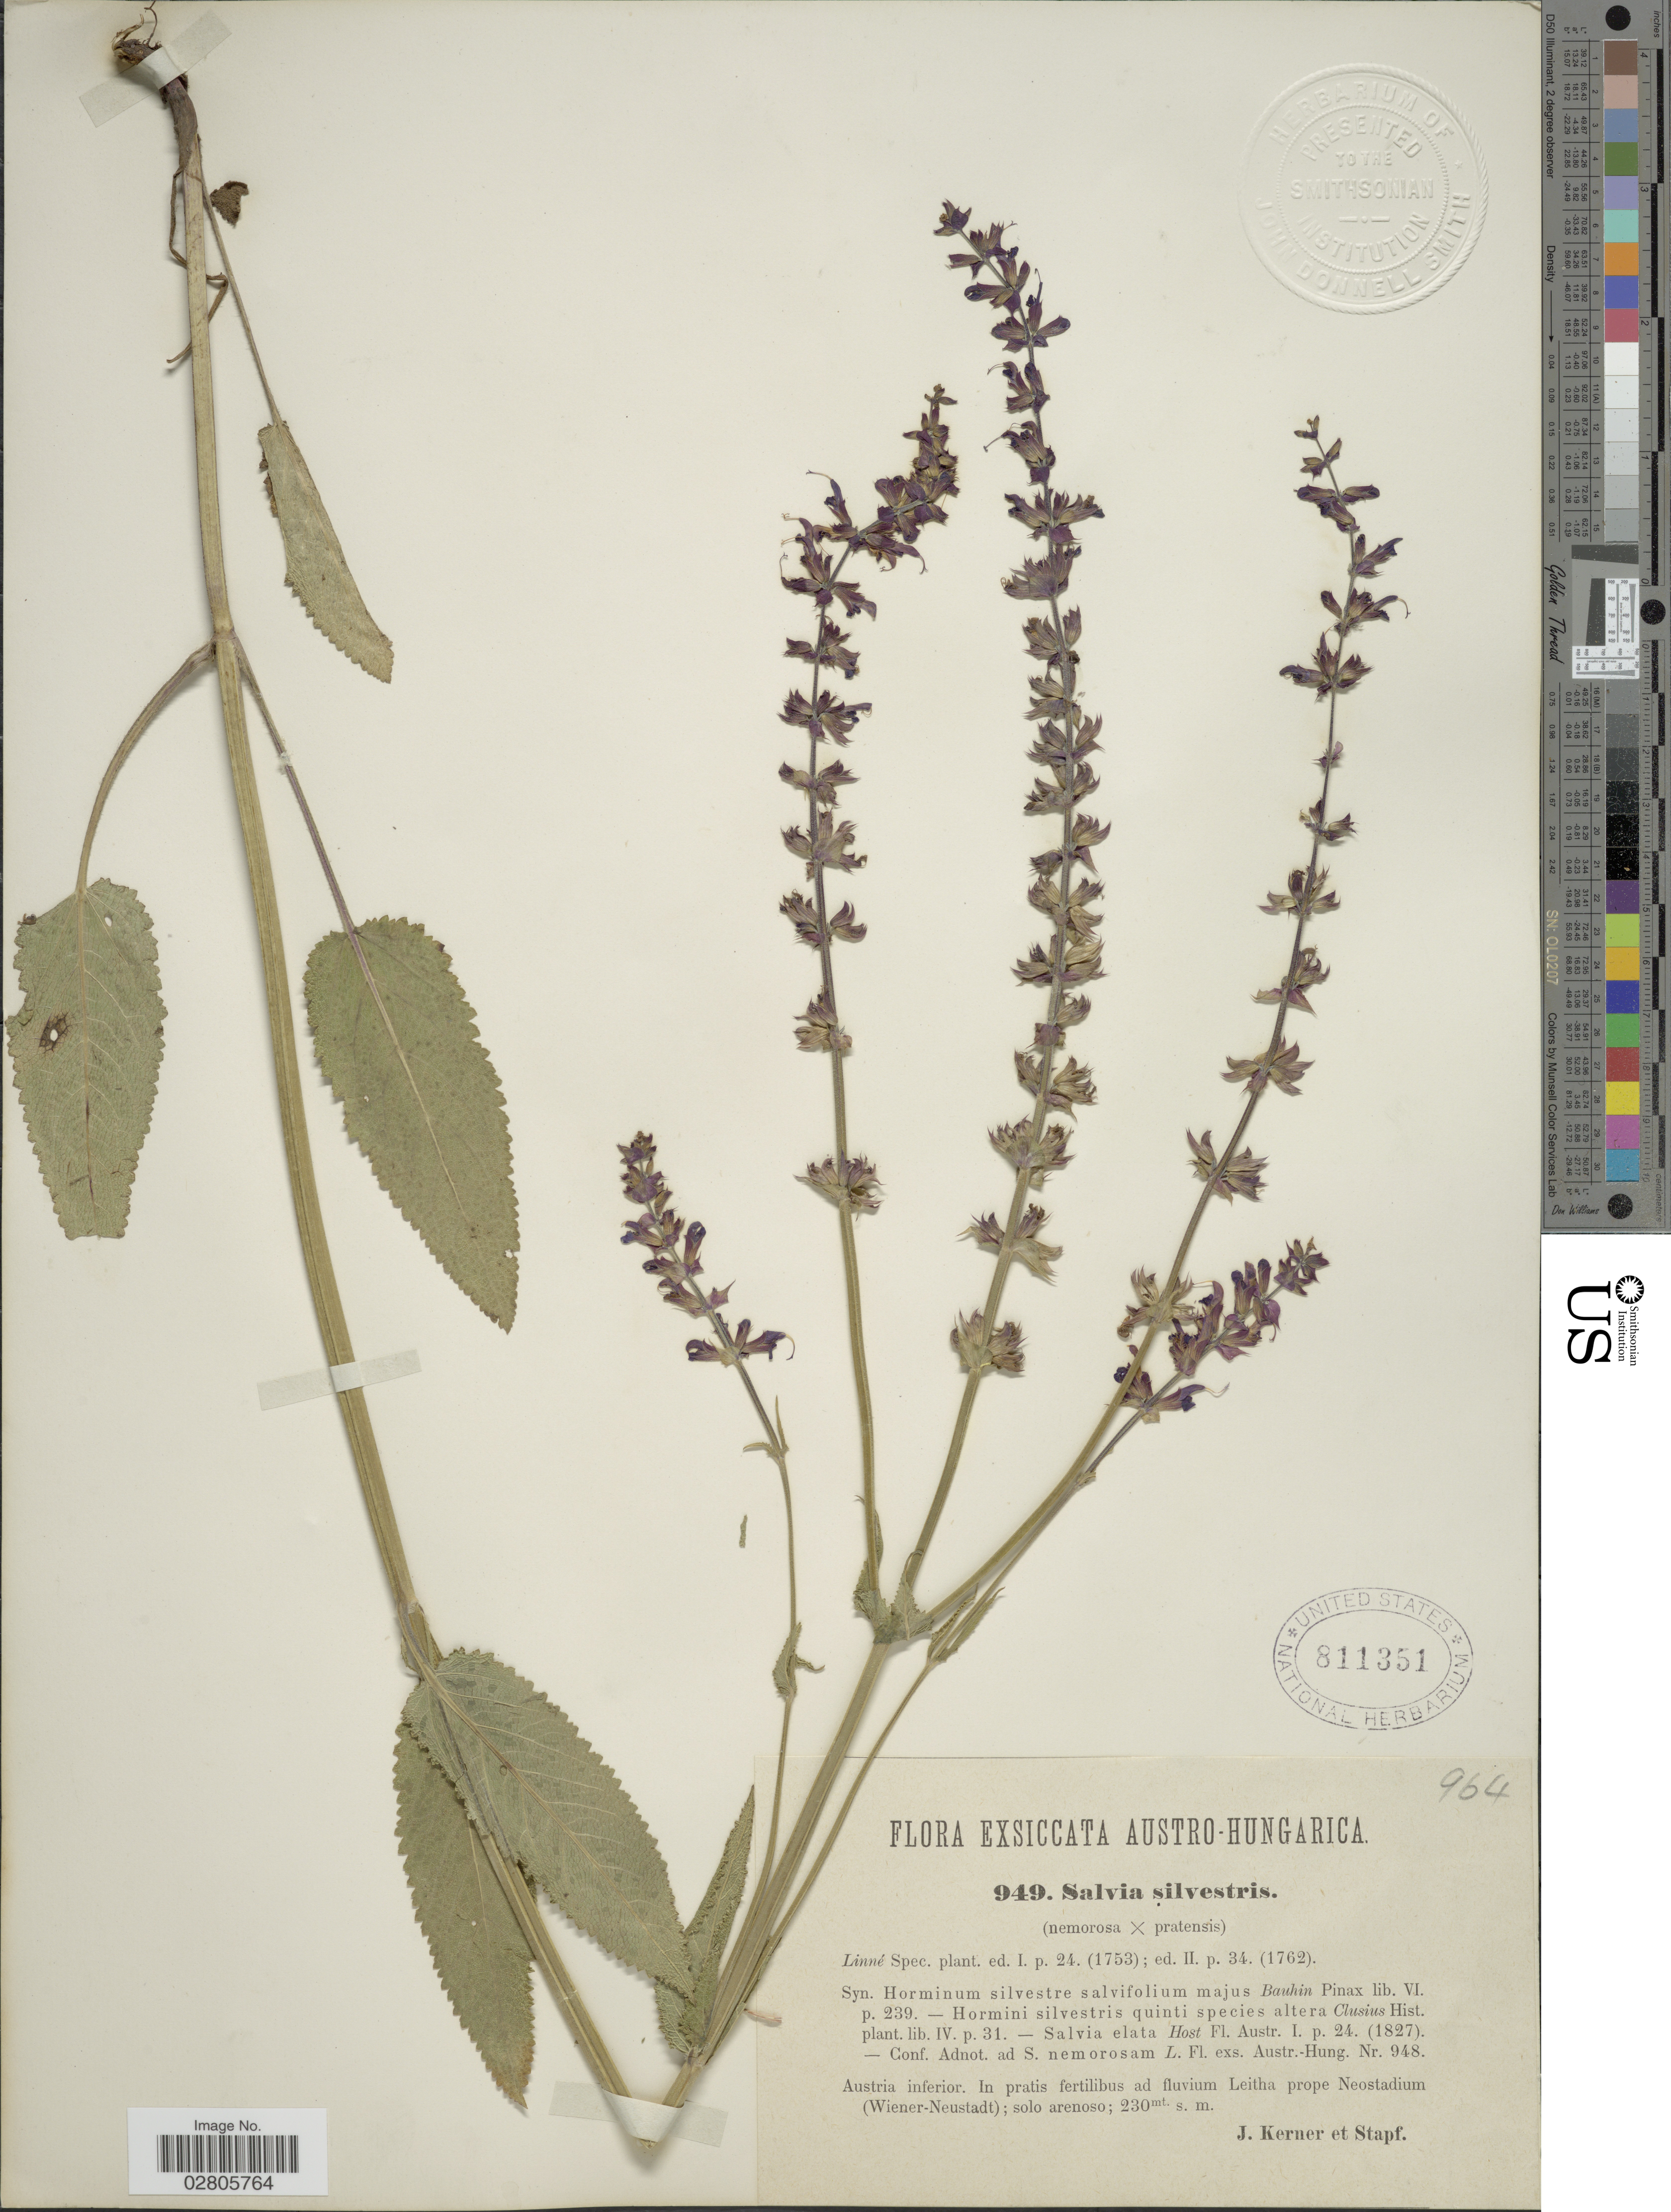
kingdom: Plantae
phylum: Tracheophyta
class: Magnoliopsida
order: Lamiales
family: Lamiaceae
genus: Salvia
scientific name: Salvia sylvestris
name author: L.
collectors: J. Kerner & Stapf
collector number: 949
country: Austria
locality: Austro-Hungarica. Austria inferior. In pratis fertilibus ad fluvium Leitha prope Neostadium (Wiener-Neustadt); solo arenoso.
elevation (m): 230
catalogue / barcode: US 811351